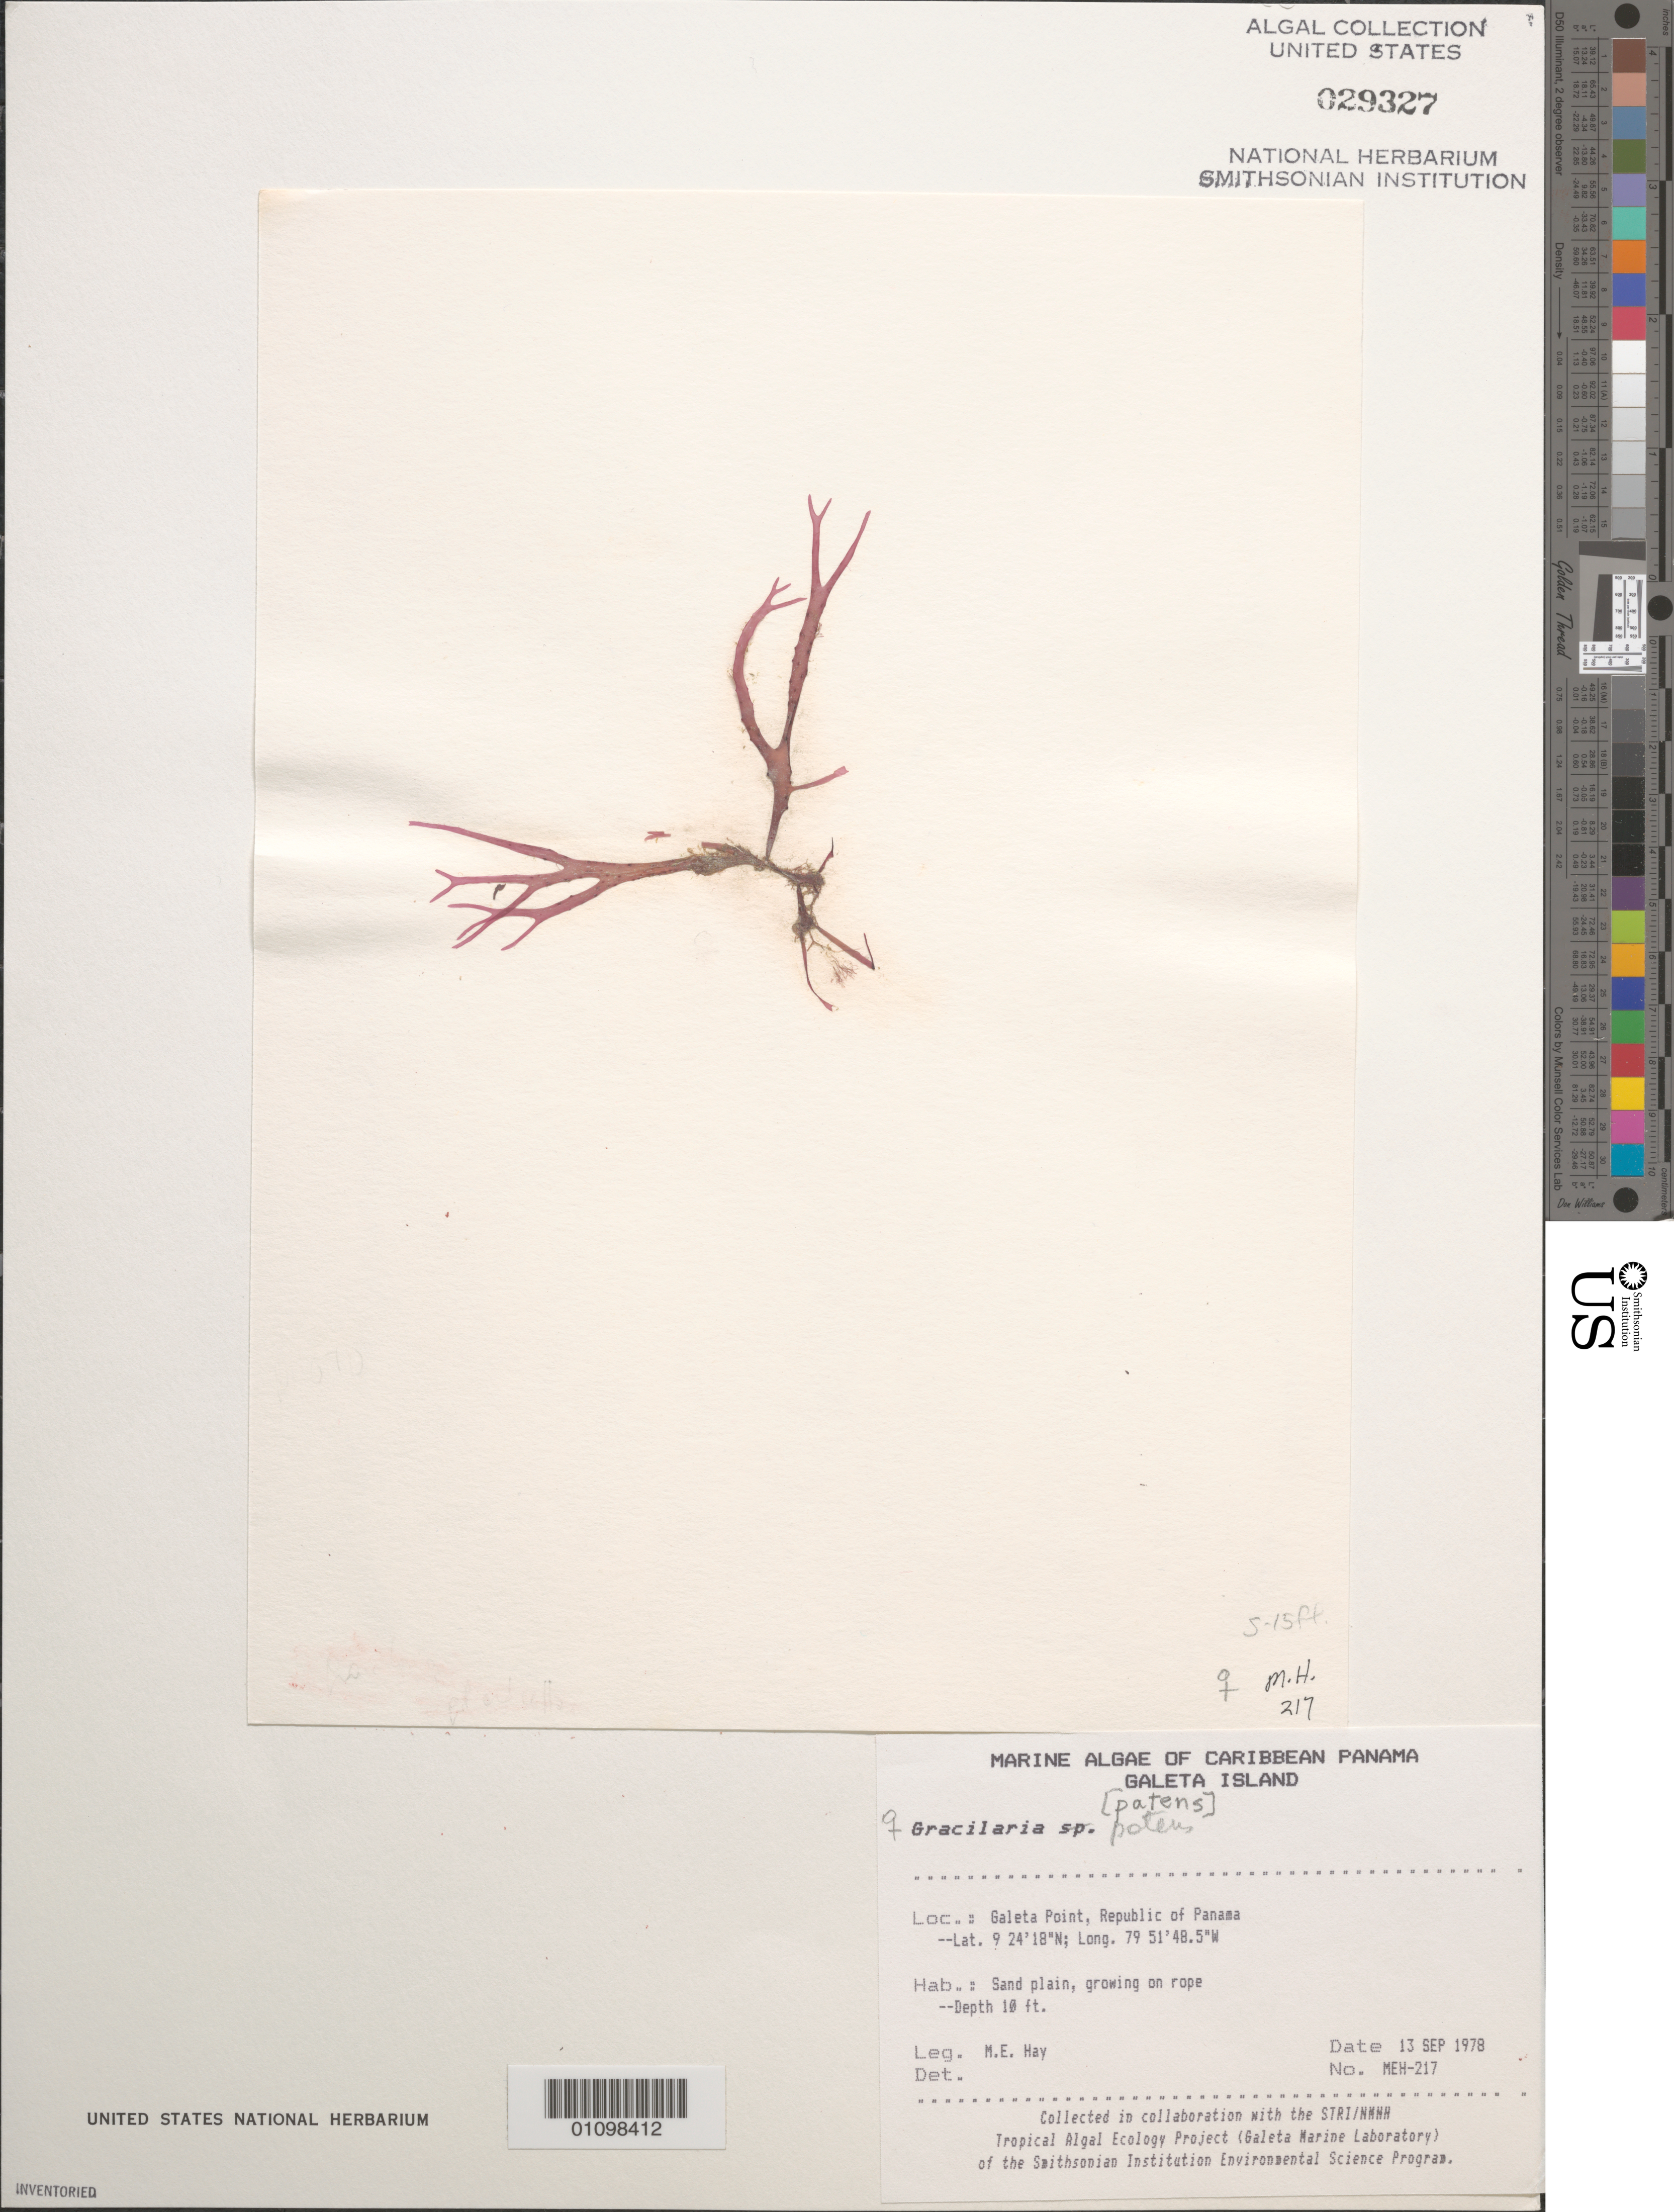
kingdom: Plantae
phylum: Rhodophyta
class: Florideophyceae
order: Gracilariales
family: Gracilariaceae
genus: Gracilaria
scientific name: Gracilaria patens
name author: P. Crouan & H. Crouan in Schramm & Maze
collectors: M. E. Hay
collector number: MEH-217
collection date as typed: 13 Sep 1978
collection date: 1978-09-13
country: Panama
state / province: Colón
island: Galeta Island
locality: Galeta Point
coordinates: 9 24'18"N, 79 51'48.5"W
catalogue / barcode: US 29327